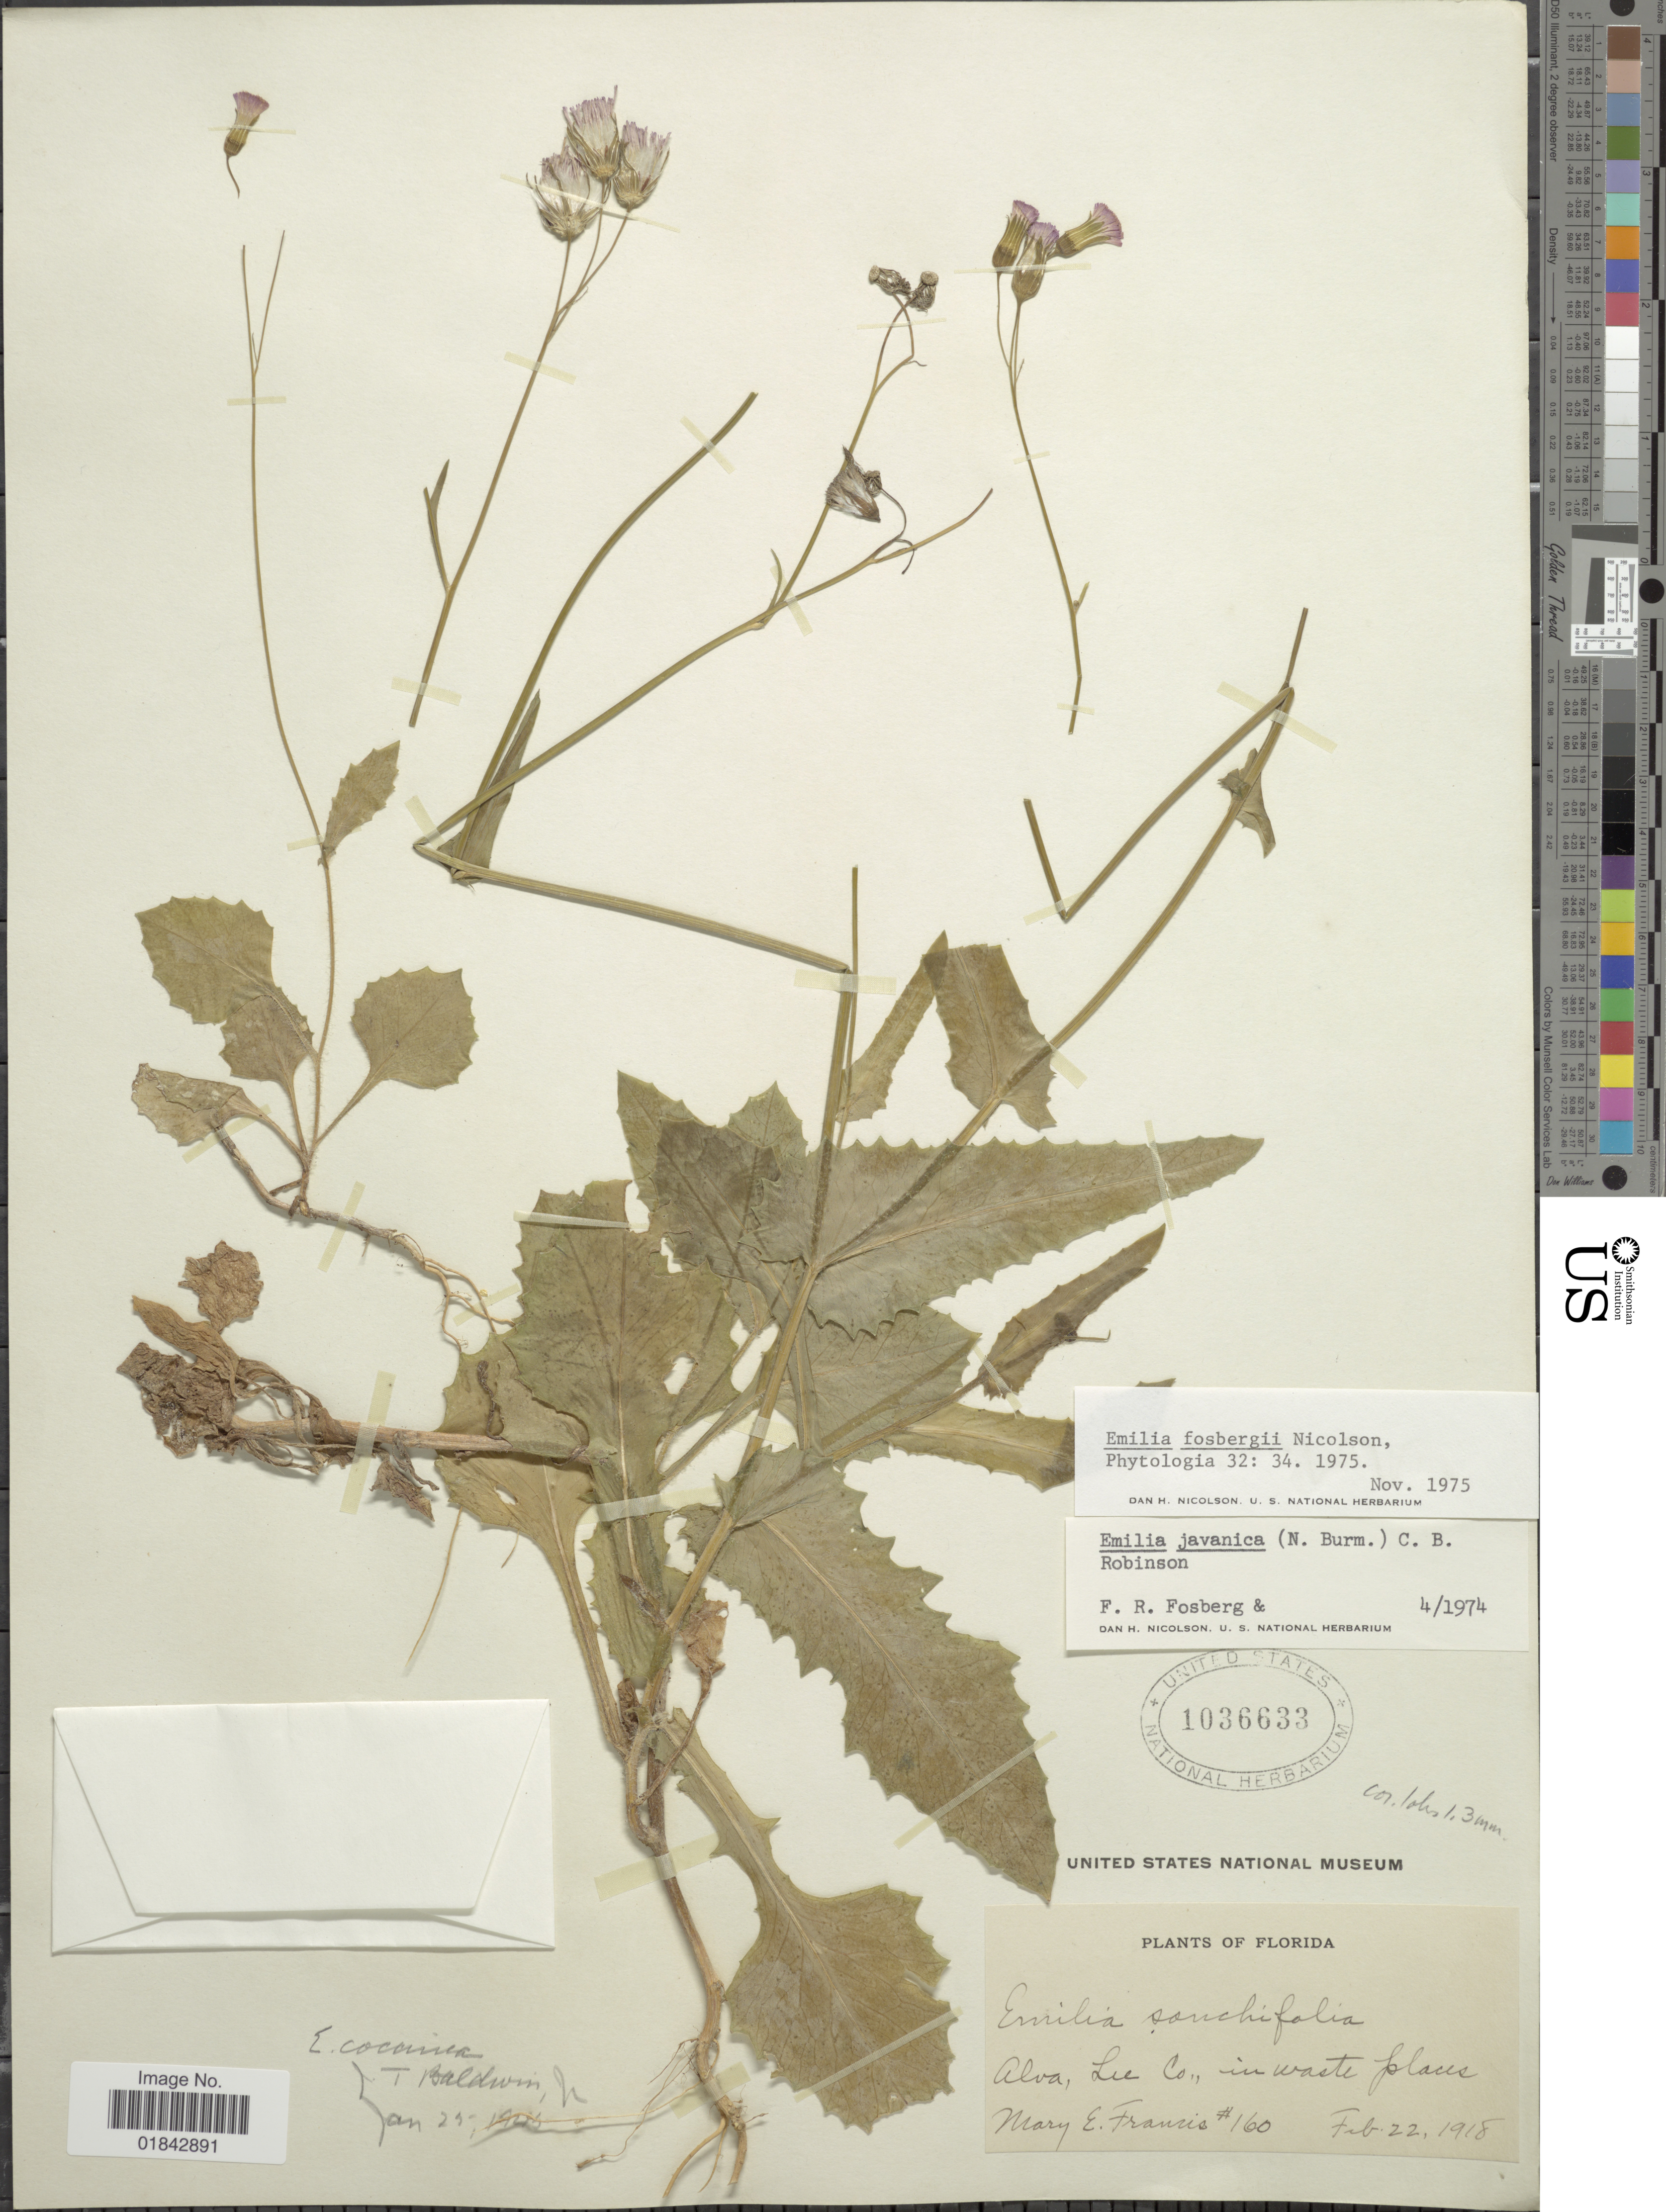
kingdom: Plantae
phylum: Tracheophyta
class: Magnoliopsida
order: Asterales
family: Asteraceae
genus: Emilia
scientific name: Emilia fosbergii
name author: Nicolson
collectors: M. E. Francis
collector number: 160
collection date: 1918-02-22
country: United States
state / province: Florida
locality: Alva, Lee Co., in waste places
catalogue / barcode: US 1036633